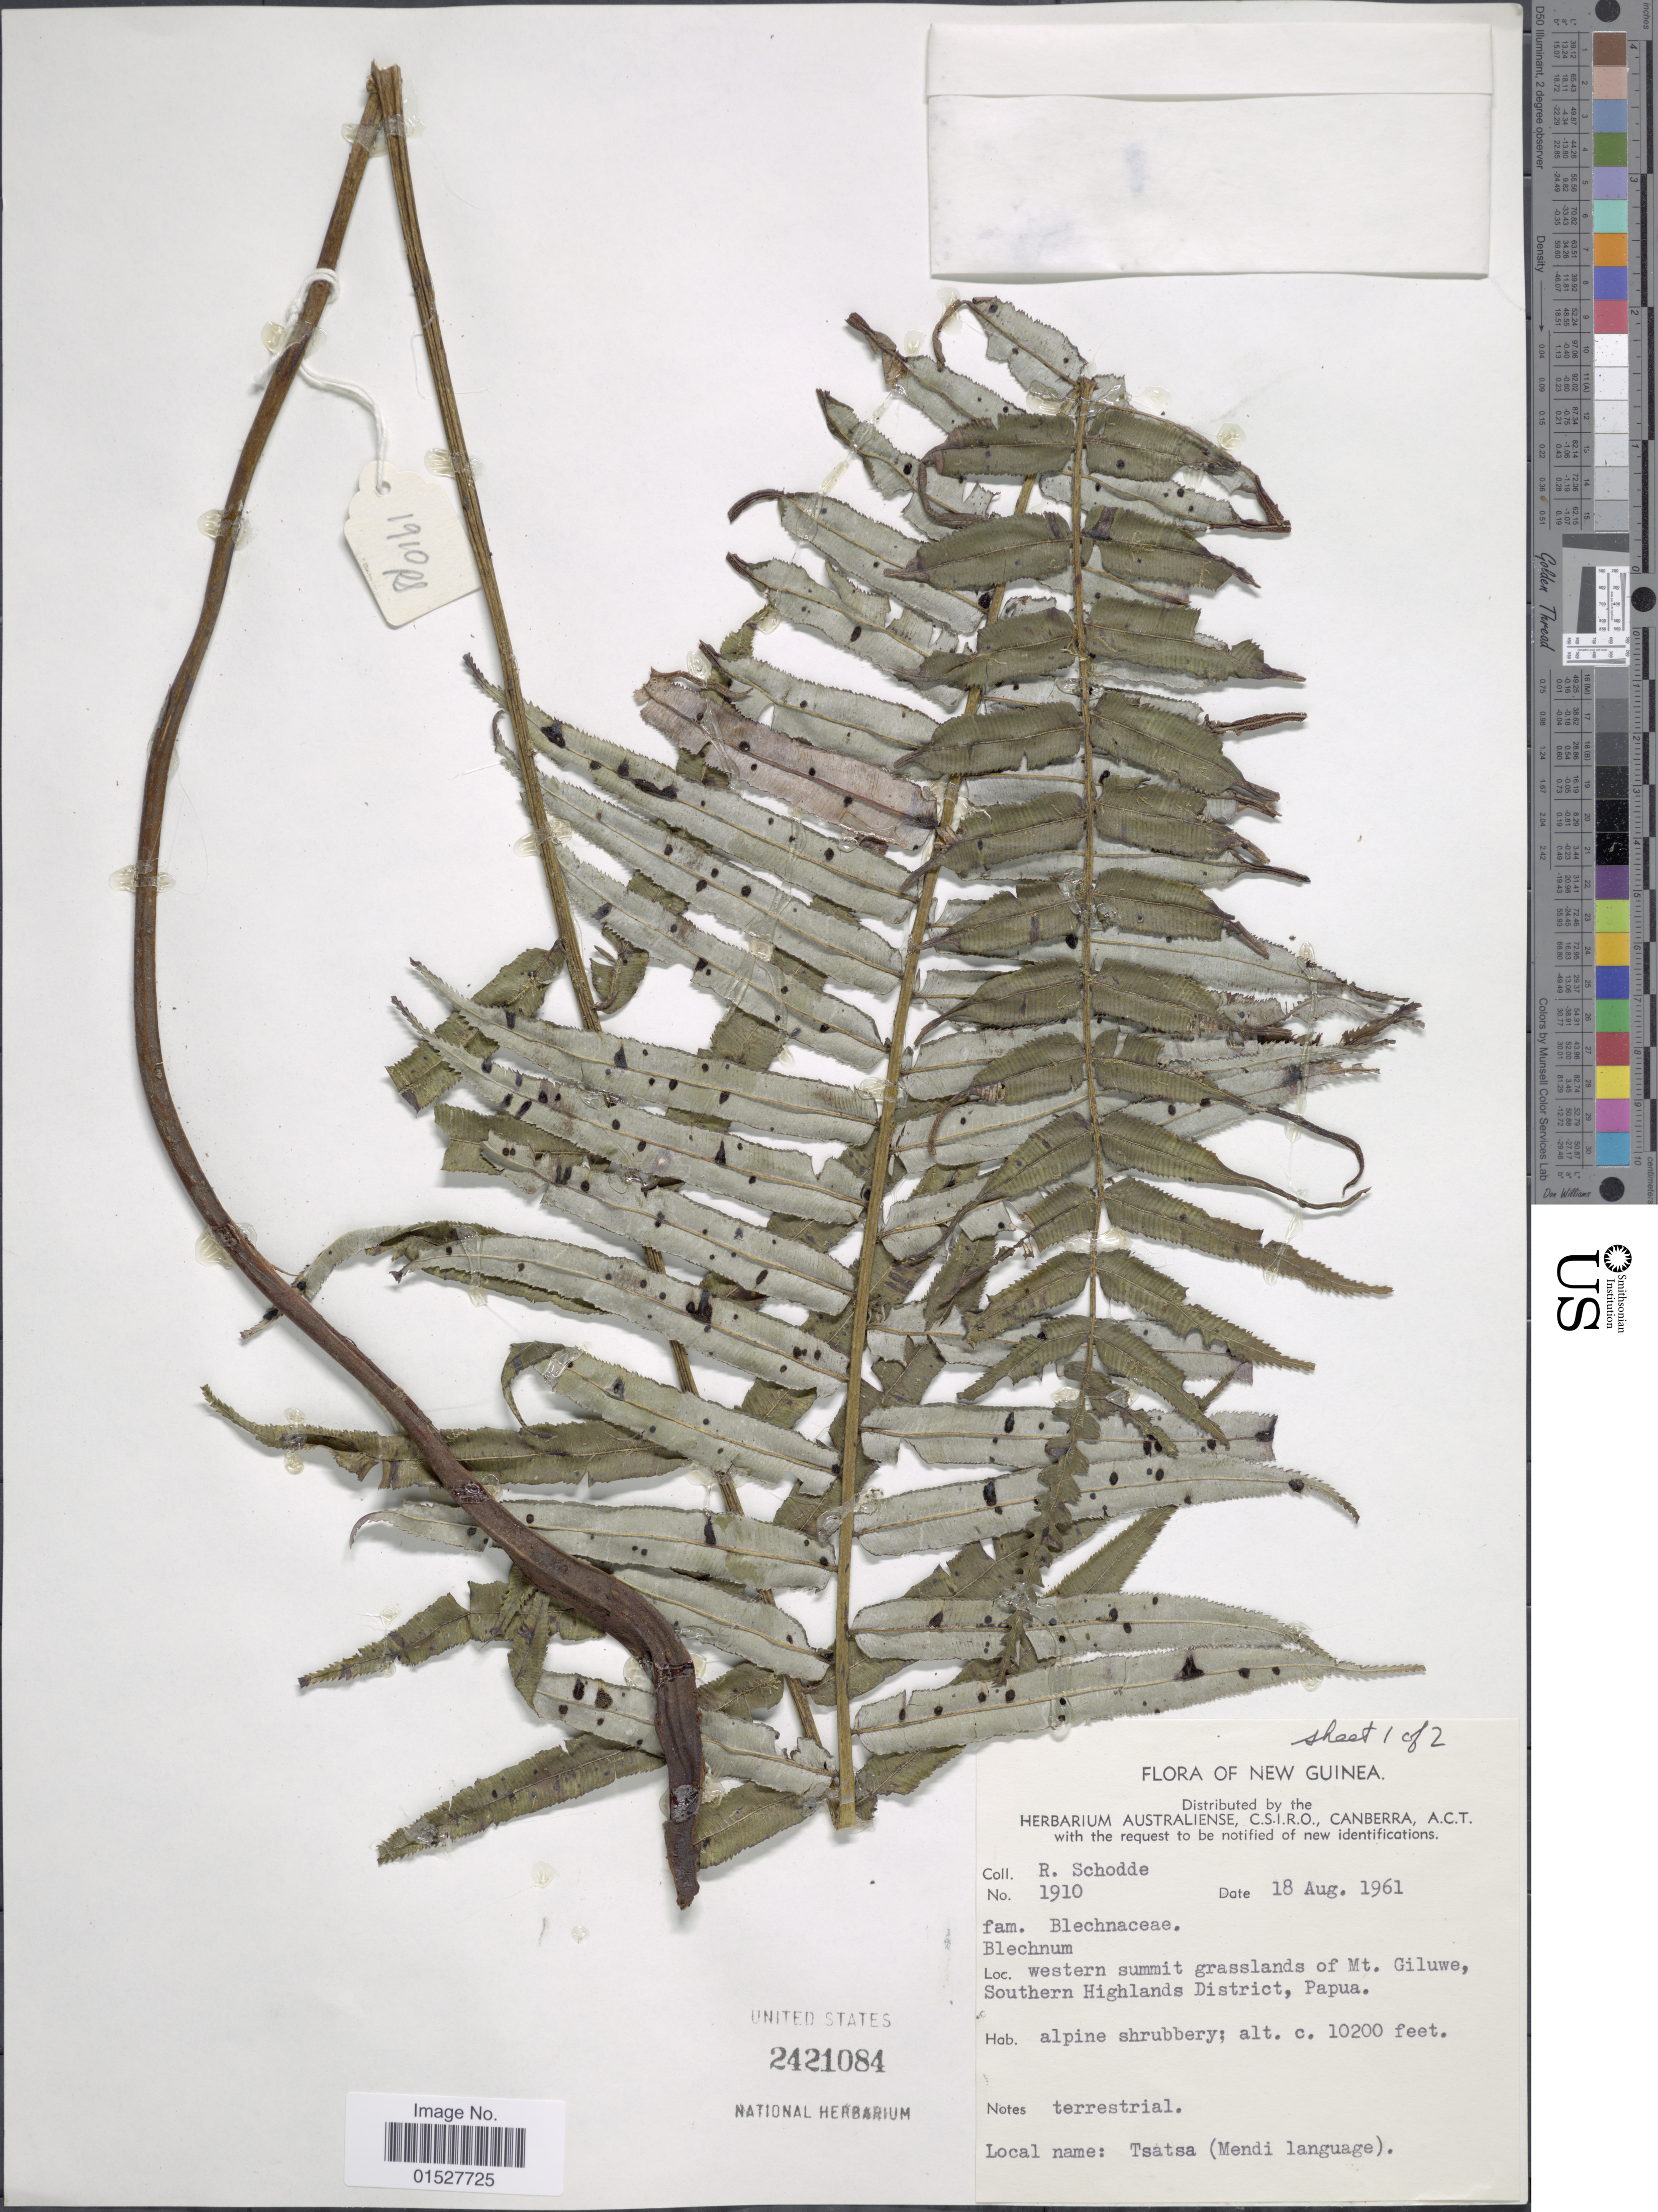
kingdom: Plantae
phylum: Tracheophyta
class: Polypodiopsida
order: Polypodiales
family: Blechnaceae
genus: Blechnum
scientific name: Blechnum sp.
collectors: R. Schodde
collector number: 1910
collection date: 1961-08-18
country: Papua New Guinea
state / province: Southern Highlands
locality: New Guinea. Western summit grasslands of Mt. Giluwe, Southern Highlands District, Papua.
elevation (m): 3109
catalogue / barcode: US 2421084